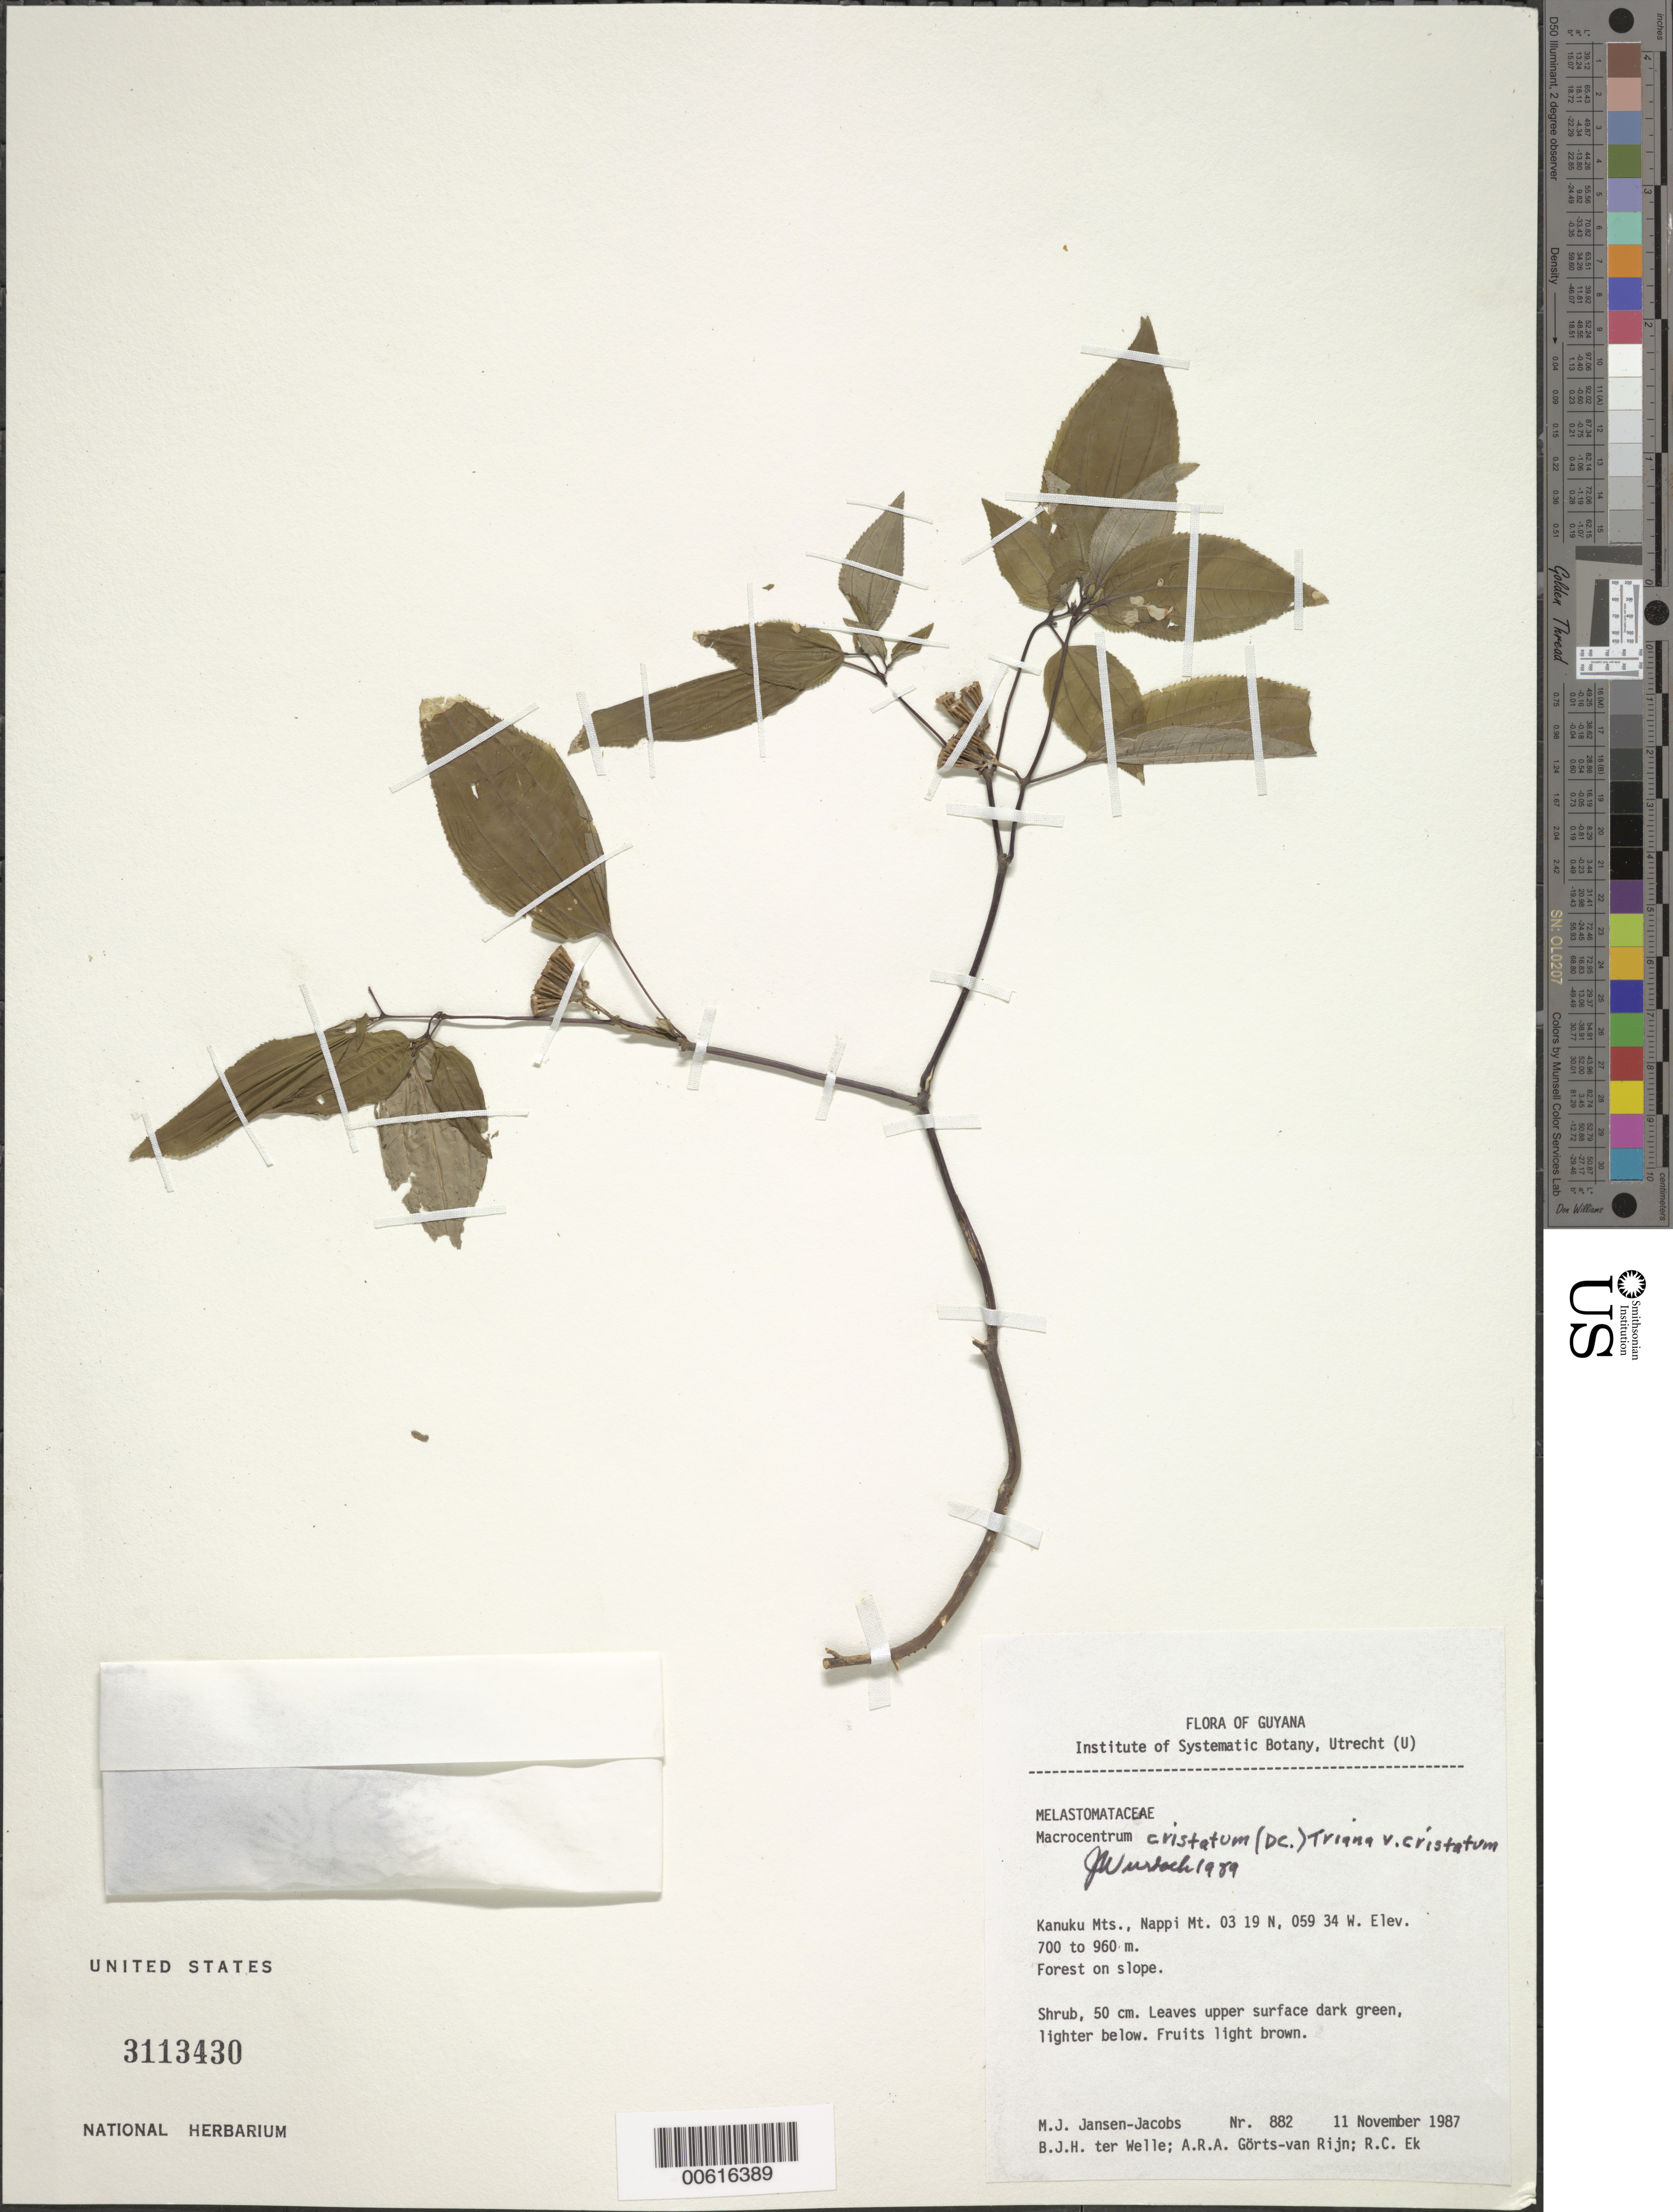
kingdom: Plantae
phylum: Tracheophyta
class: Magnoliopsida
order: Myrtales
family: Melastomataceae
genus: Macrocentrum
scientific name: Macrocentrum cristatum var. cristatum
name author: (DC.) Triana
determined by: Wurdack, John J., (US), US (UNITED STATES)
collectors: M. J. Jansen-Jacobs, B. Welle, A. .R. A. Görts-van Rijn & R. C. Ek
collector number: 882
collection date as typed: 11-Nov-87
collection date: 1987-11-11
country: Guyana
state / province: U. Takutu-U. Essequibo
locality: Kanuku Mts., Nappi Mt.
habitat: Forest on slope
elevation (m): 700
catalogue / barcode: US 3113430